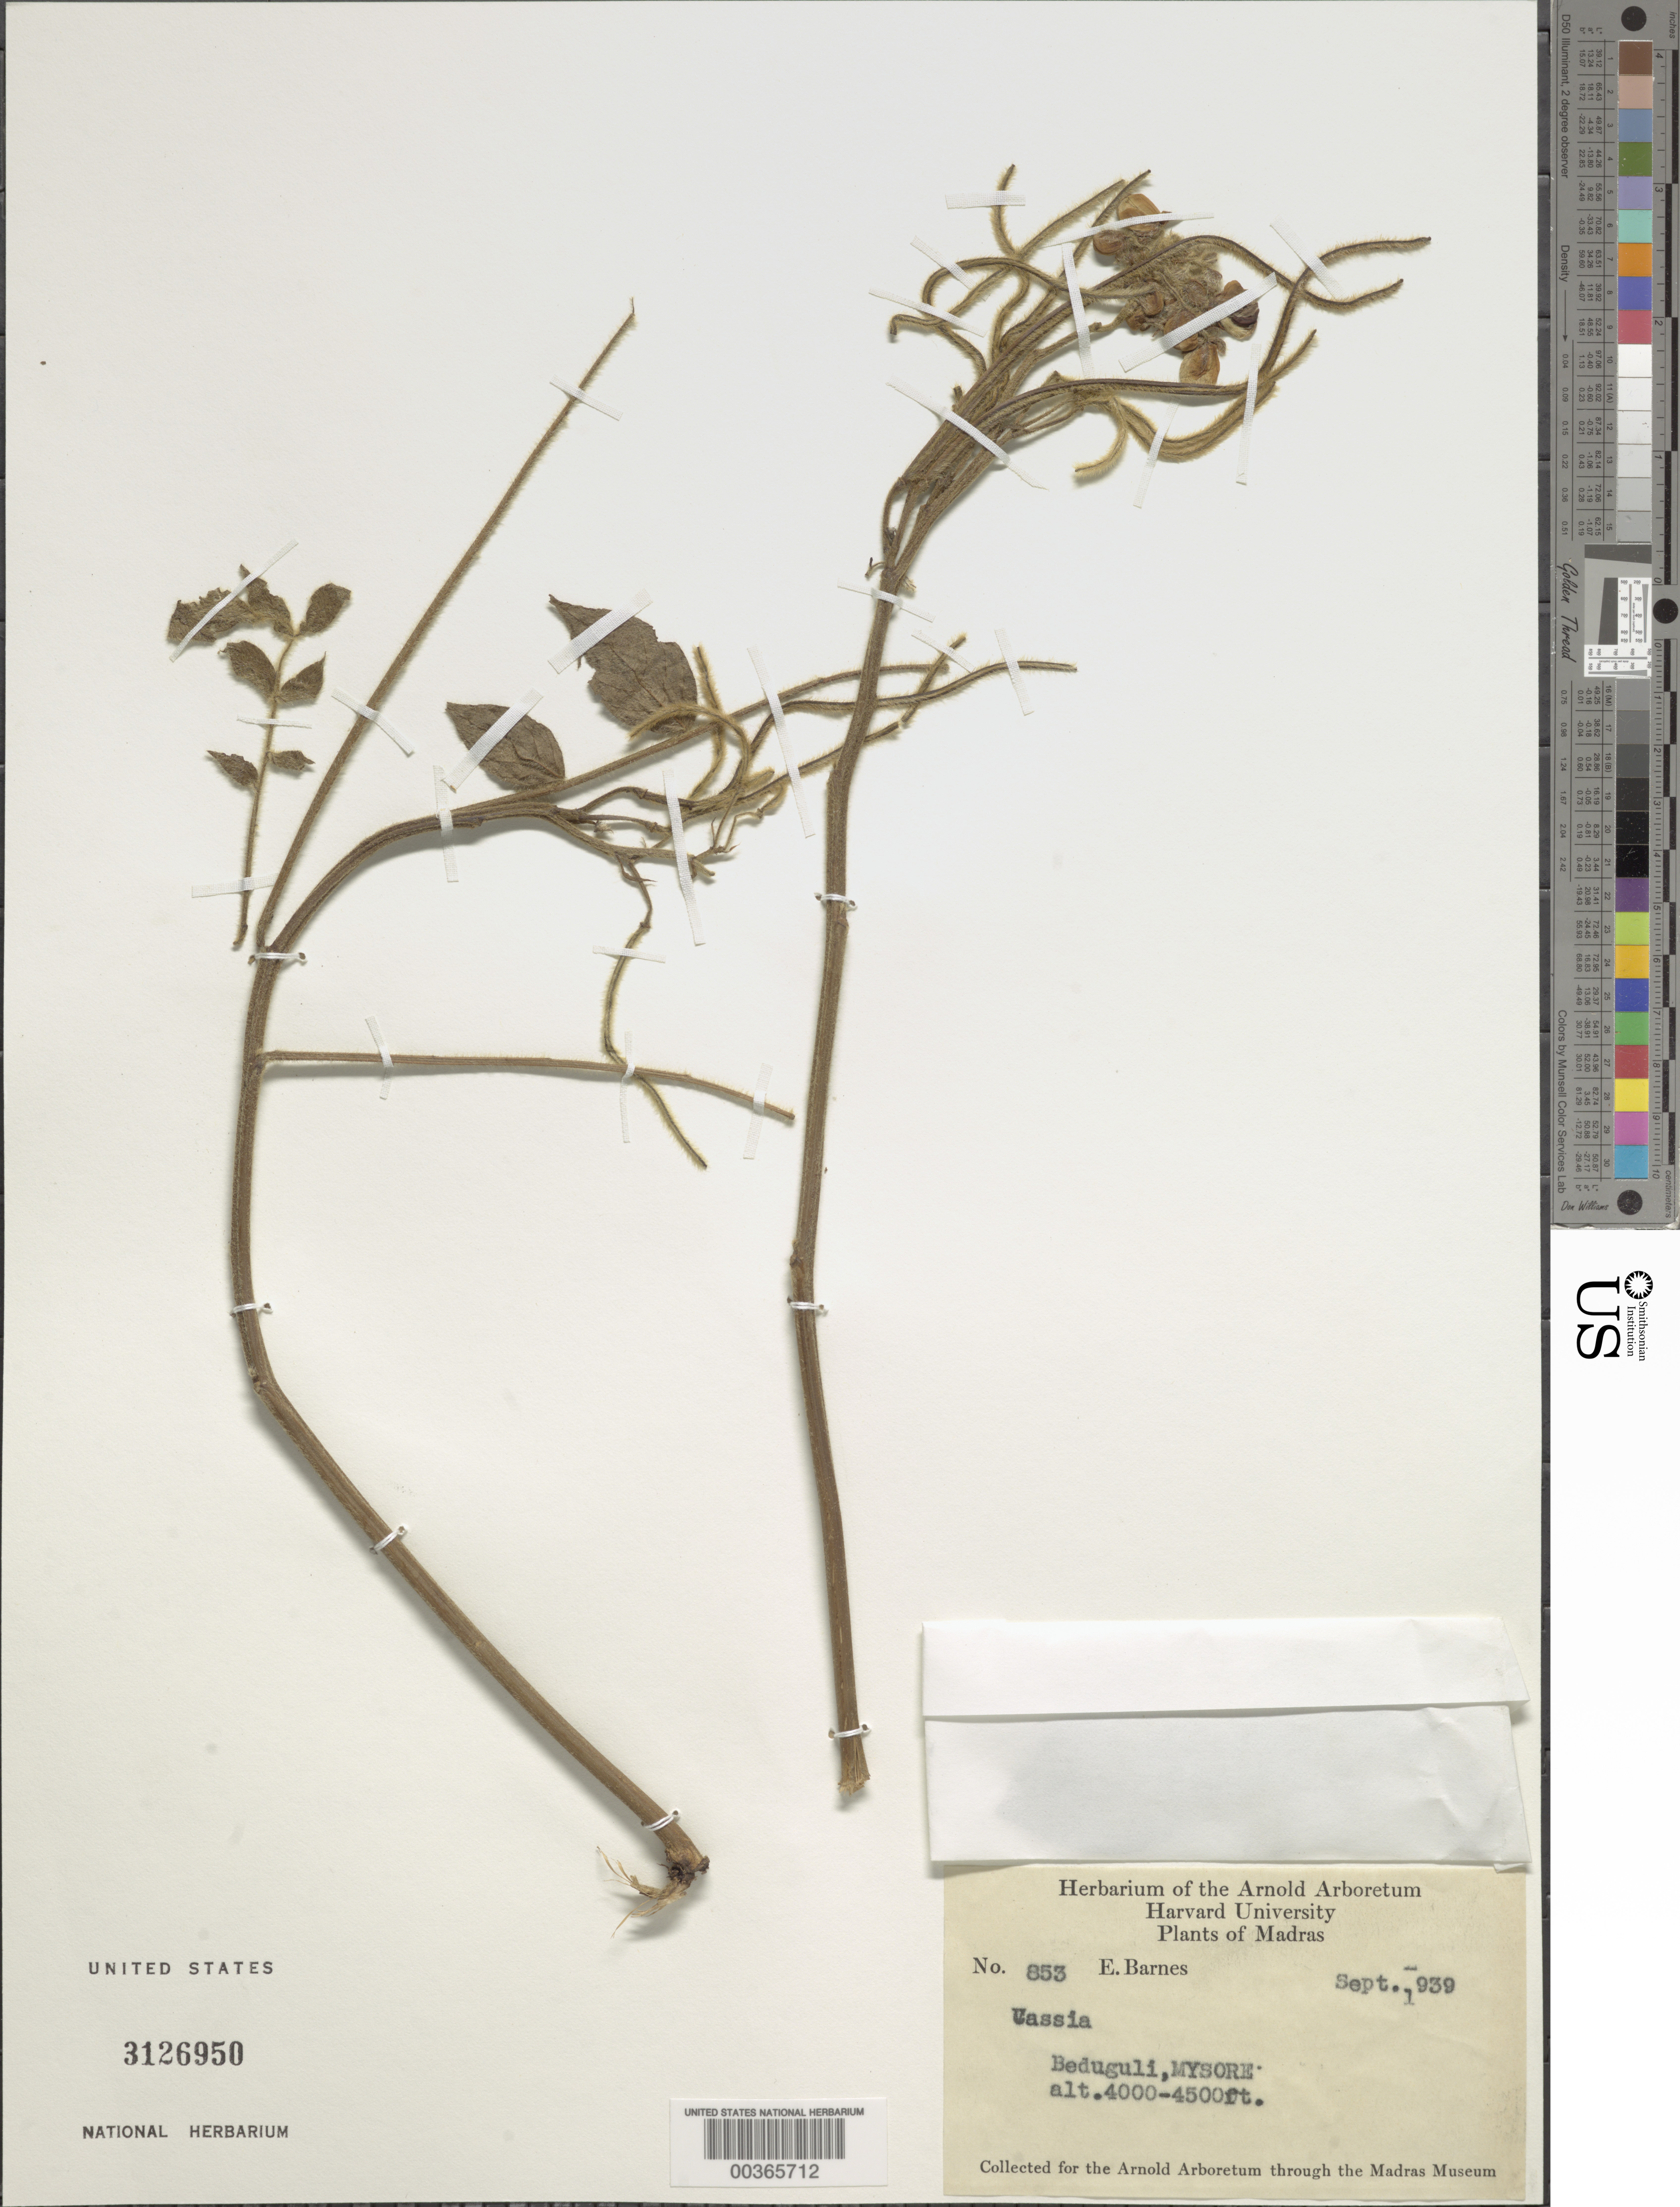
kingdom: Plantae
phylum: Tracheophyta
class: Magnoliopsida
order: Fabales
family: Fabaceae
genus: Senna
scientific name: Senna sp.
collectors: E. Barnes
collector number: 853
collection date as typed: Sep 1939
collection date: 1939-09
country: India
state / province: Karnataka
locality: Beduguli, mysore state. [mysore state = karnataka.]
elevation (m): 1219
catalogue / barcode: US 3126950